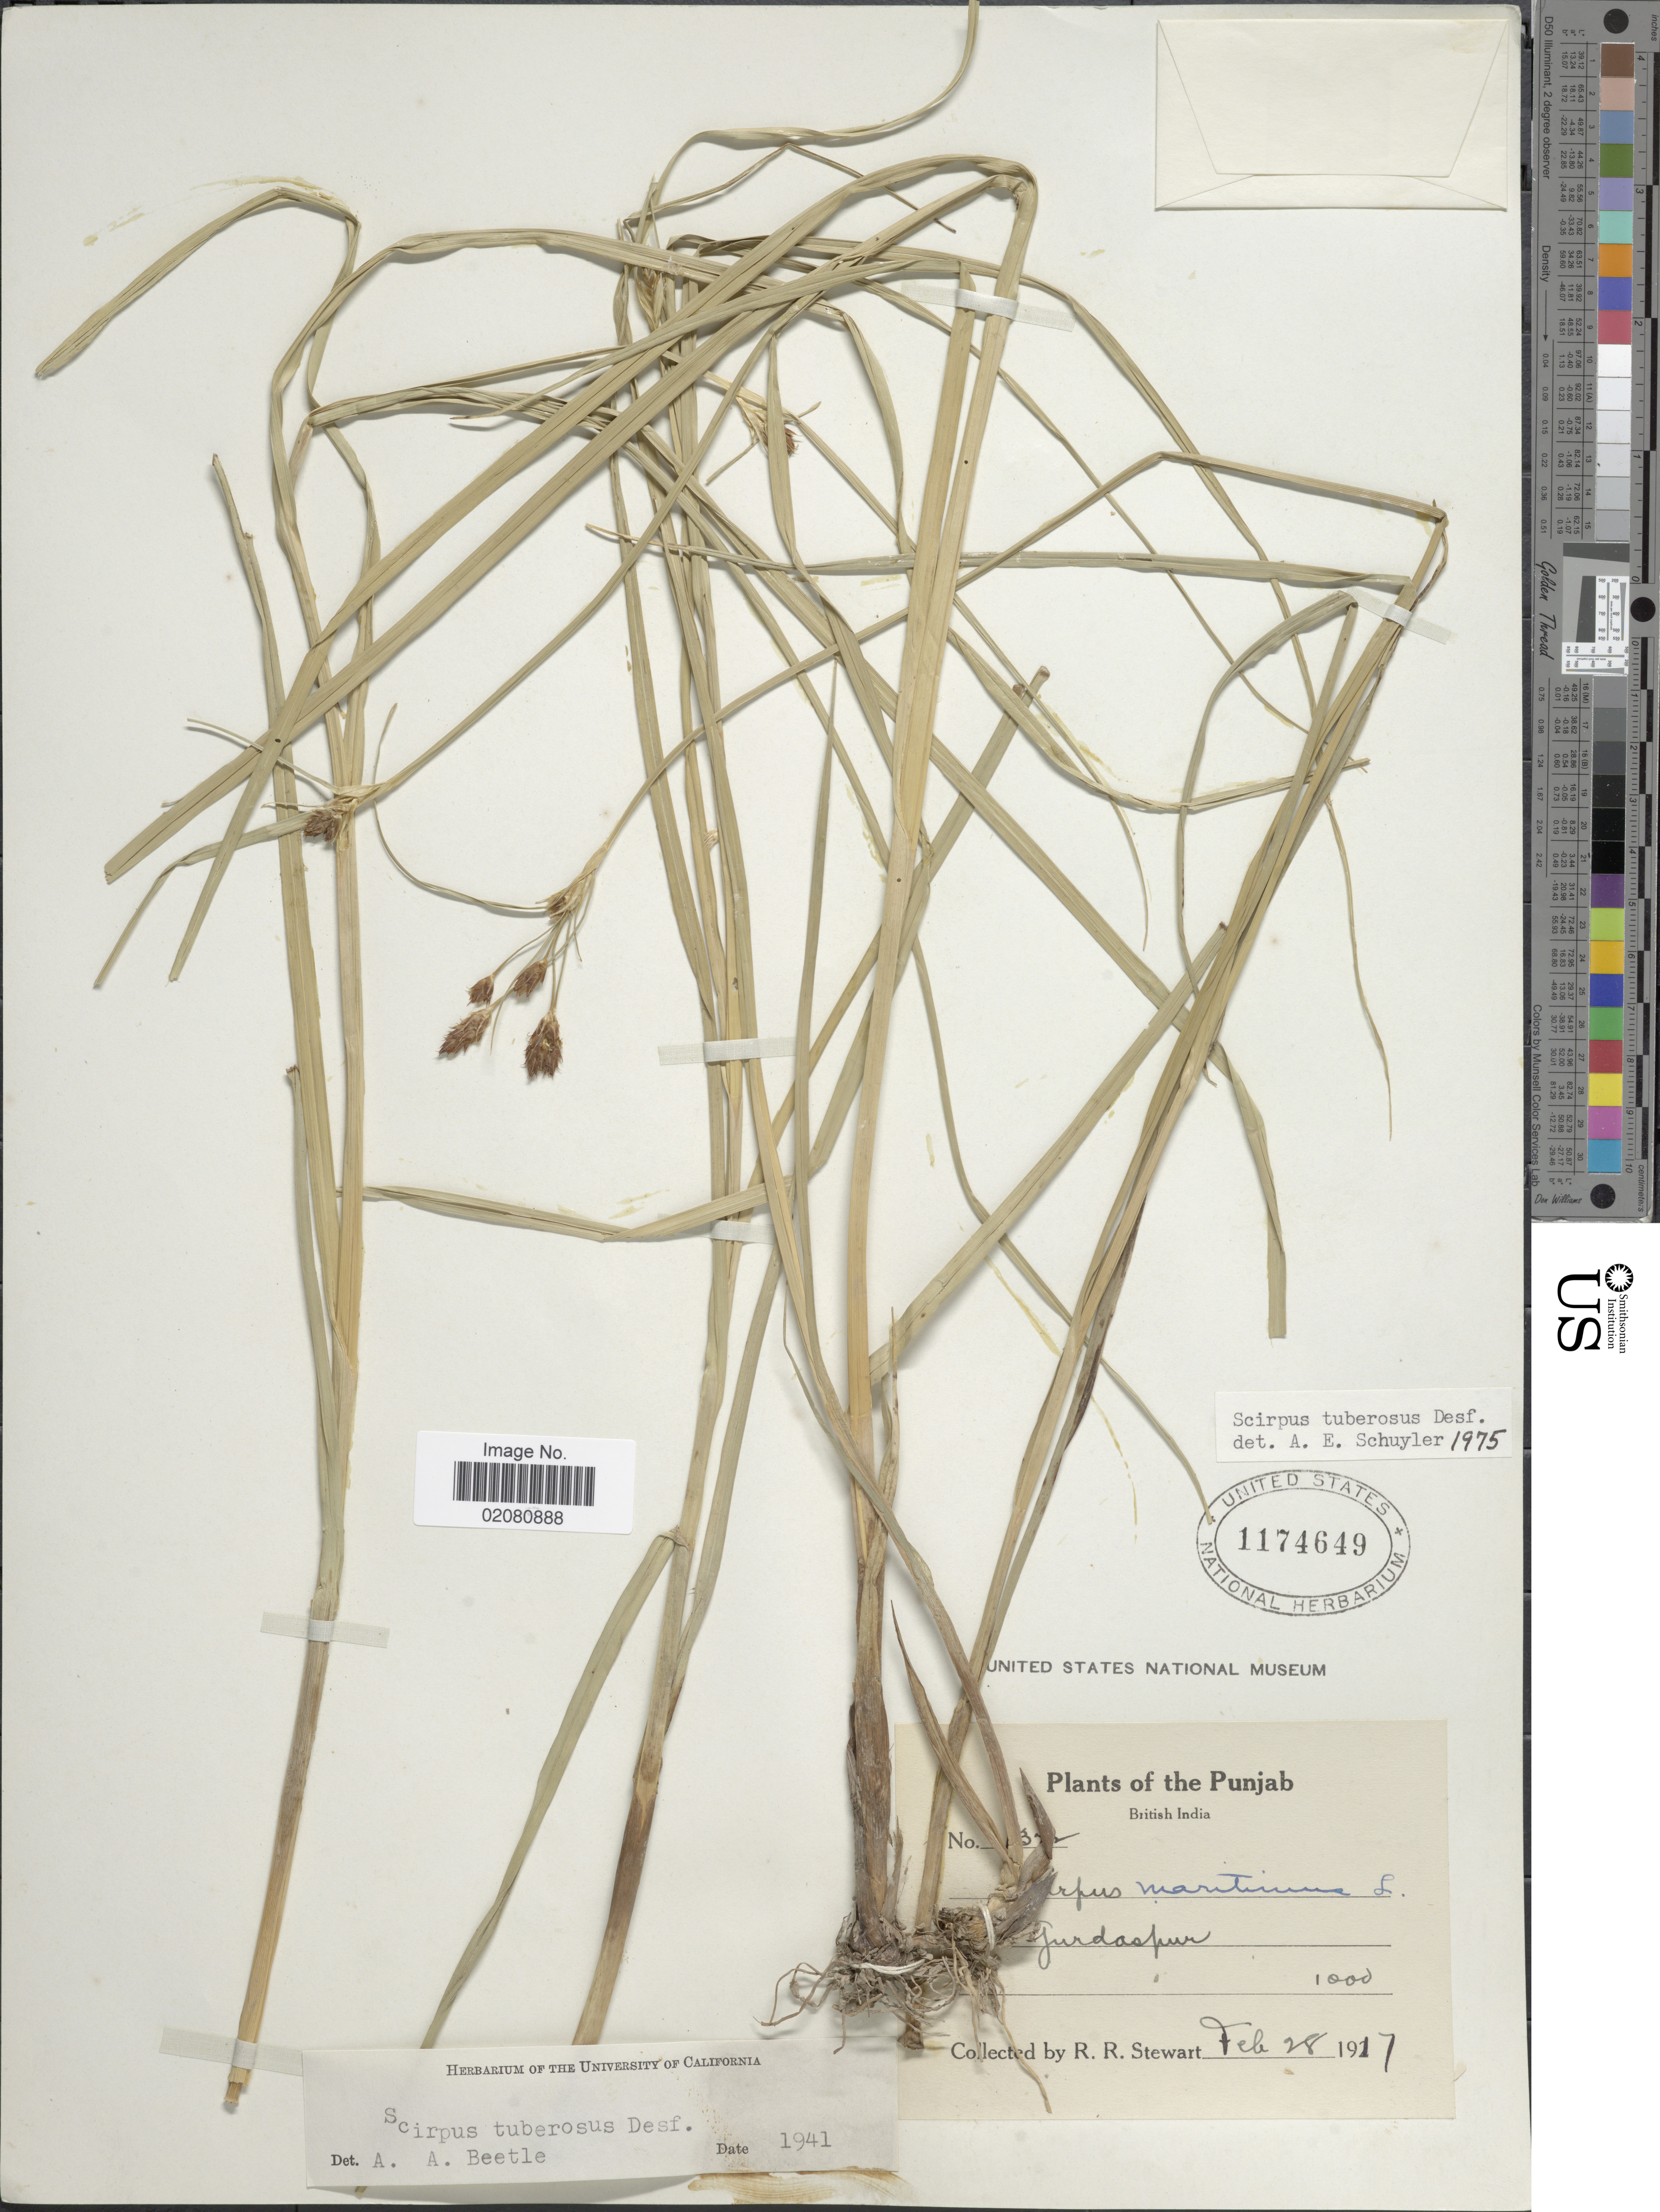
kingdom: Plantae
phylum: Tracheophyta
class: Liliopsida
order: Poales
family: Cyperaceae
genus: Bolboschoenus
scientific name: Bolboschoenus glaucus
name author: (Lam.) S.G. Sm.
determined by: Strong, Mark T., (BOT), Smithsonian Institution - National Museum of Natural History (UNITED STATES)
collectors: R. R. Stewart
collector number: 1322*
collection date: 1917-02-28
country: India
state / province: Punjab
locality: British India. Gurdaspur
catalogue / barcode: US 1174649